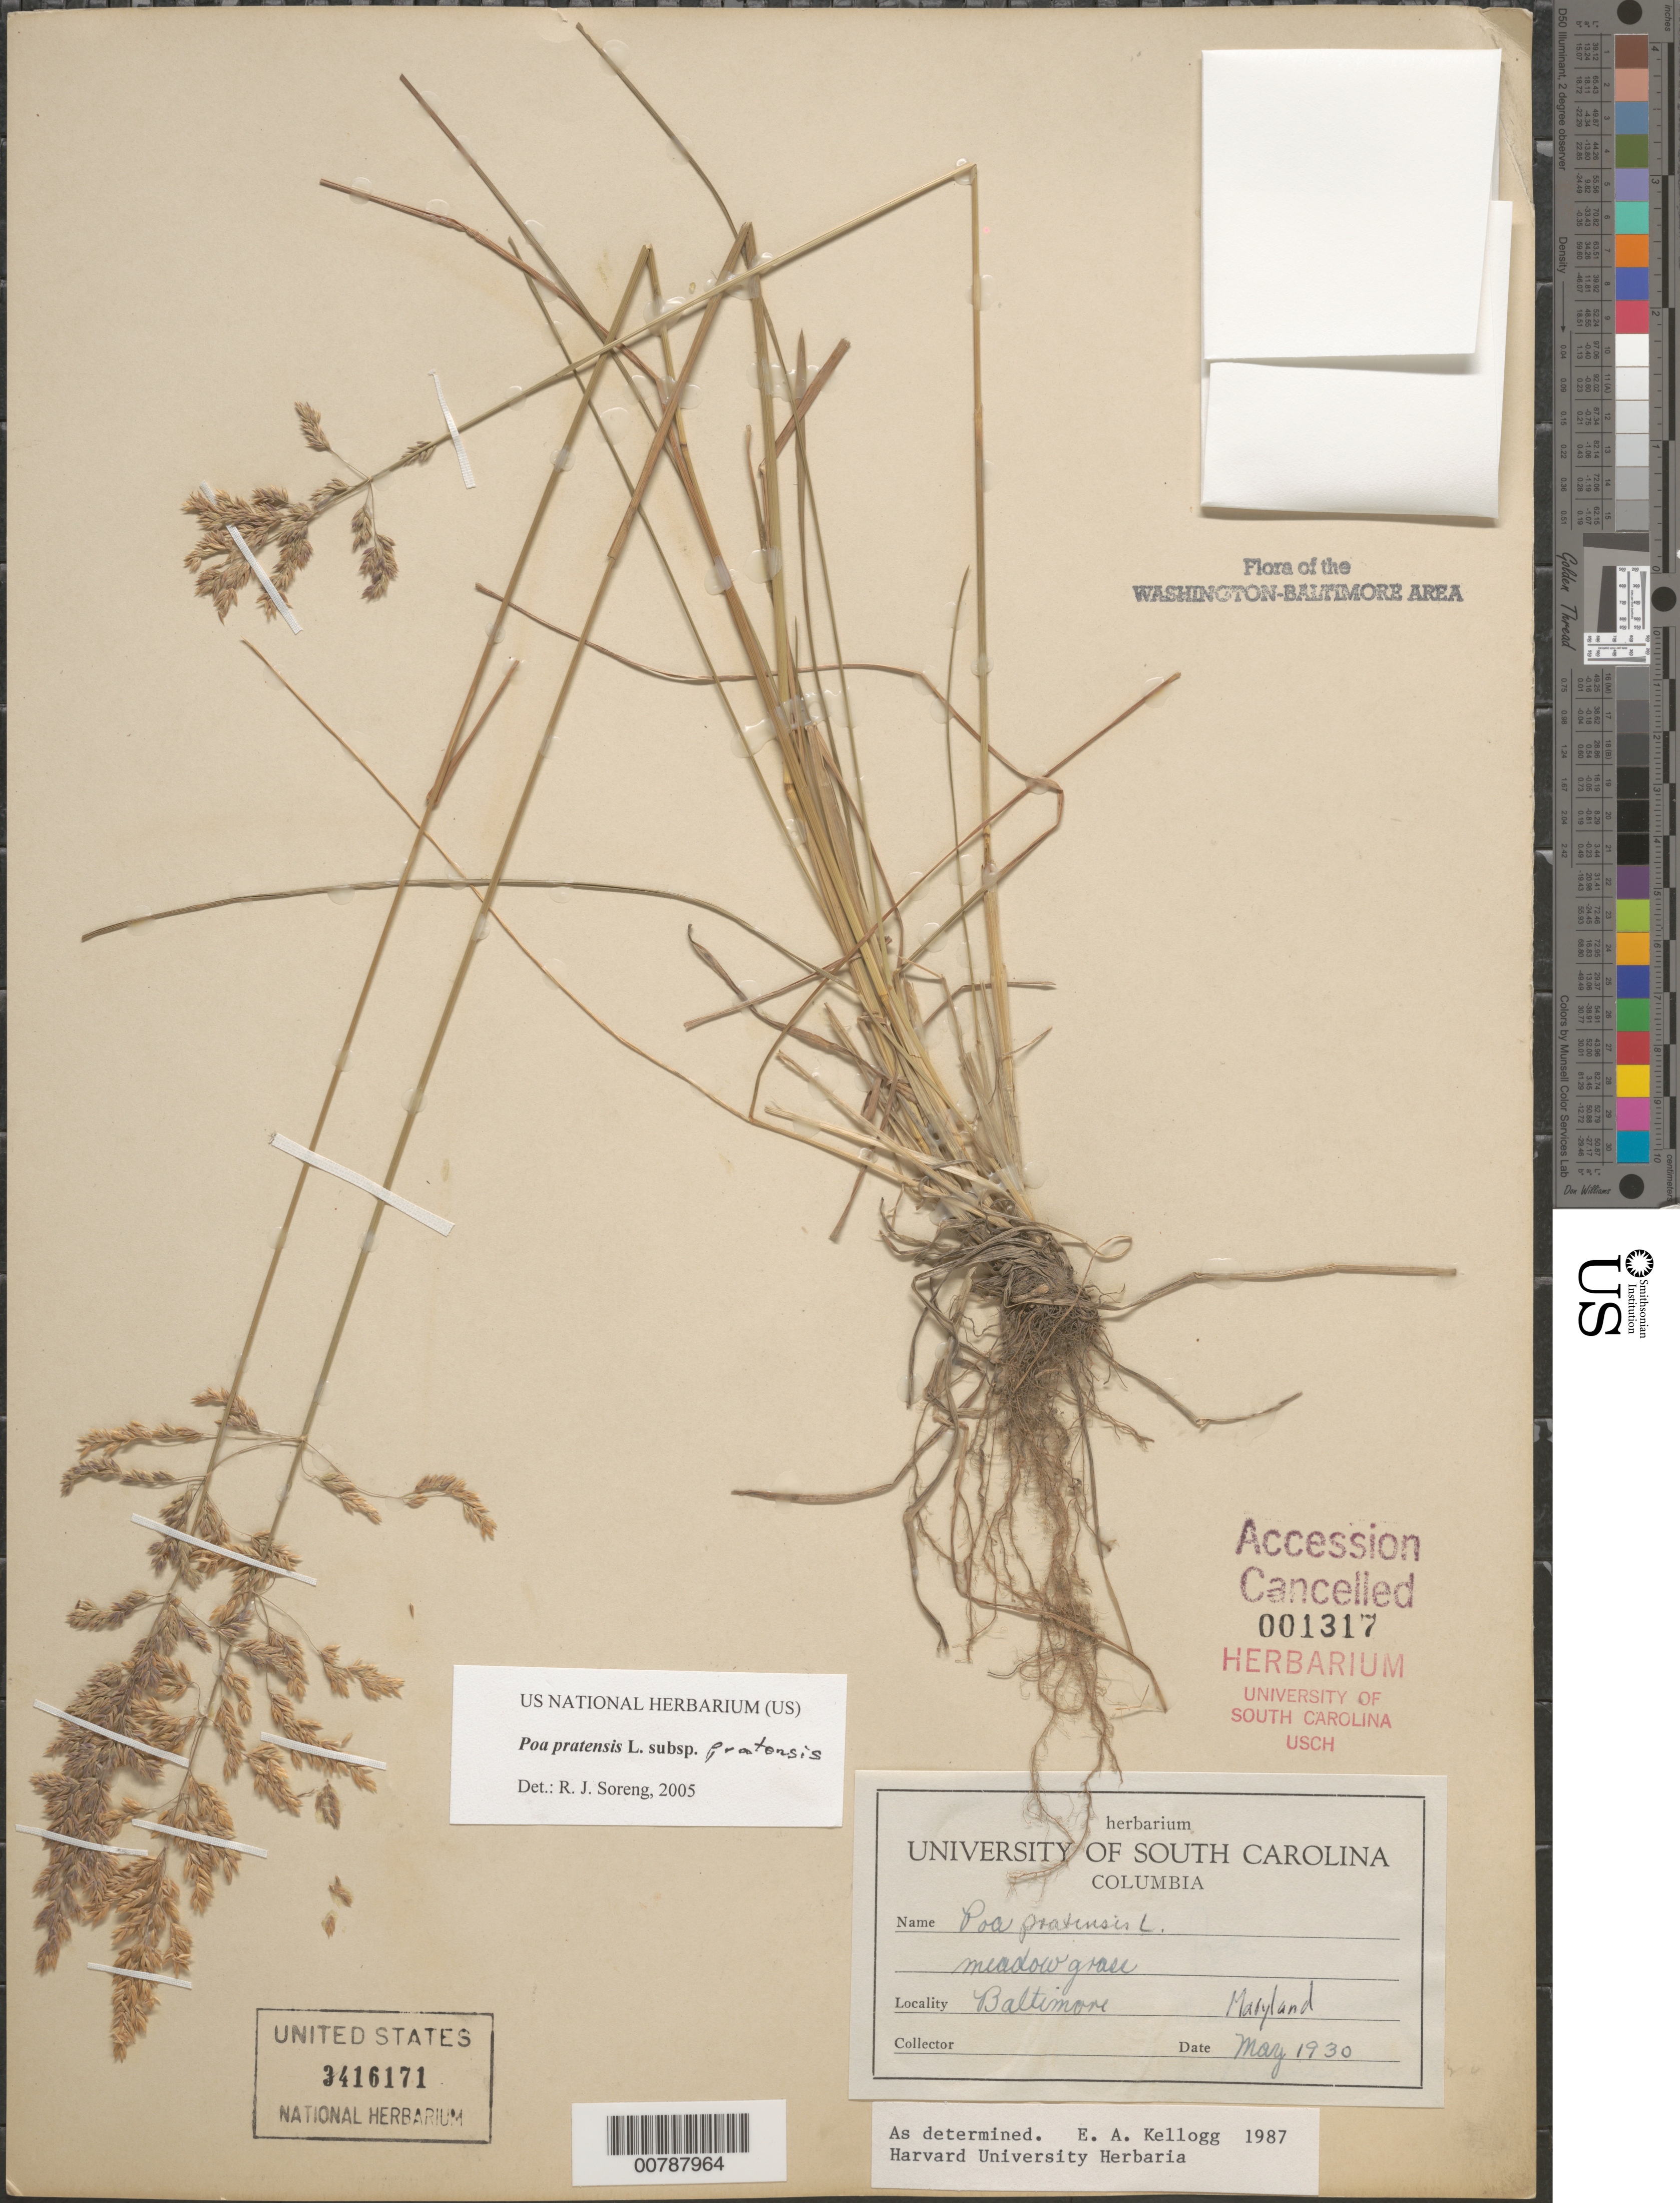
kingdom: Plantae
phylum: Tracheophyta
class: Liliopsida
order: Poales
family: Poaceae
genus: Poa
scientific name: Poa pratensis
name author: L.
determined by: Strong, M. T., (US), Smithsonian Institution - National Museum of Natural History (UNITED STATES)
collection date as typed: May 1930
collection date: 1930-05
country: United States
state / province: Maryland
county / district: City of Baltimore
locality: Baltimore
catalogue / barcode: US 3416171